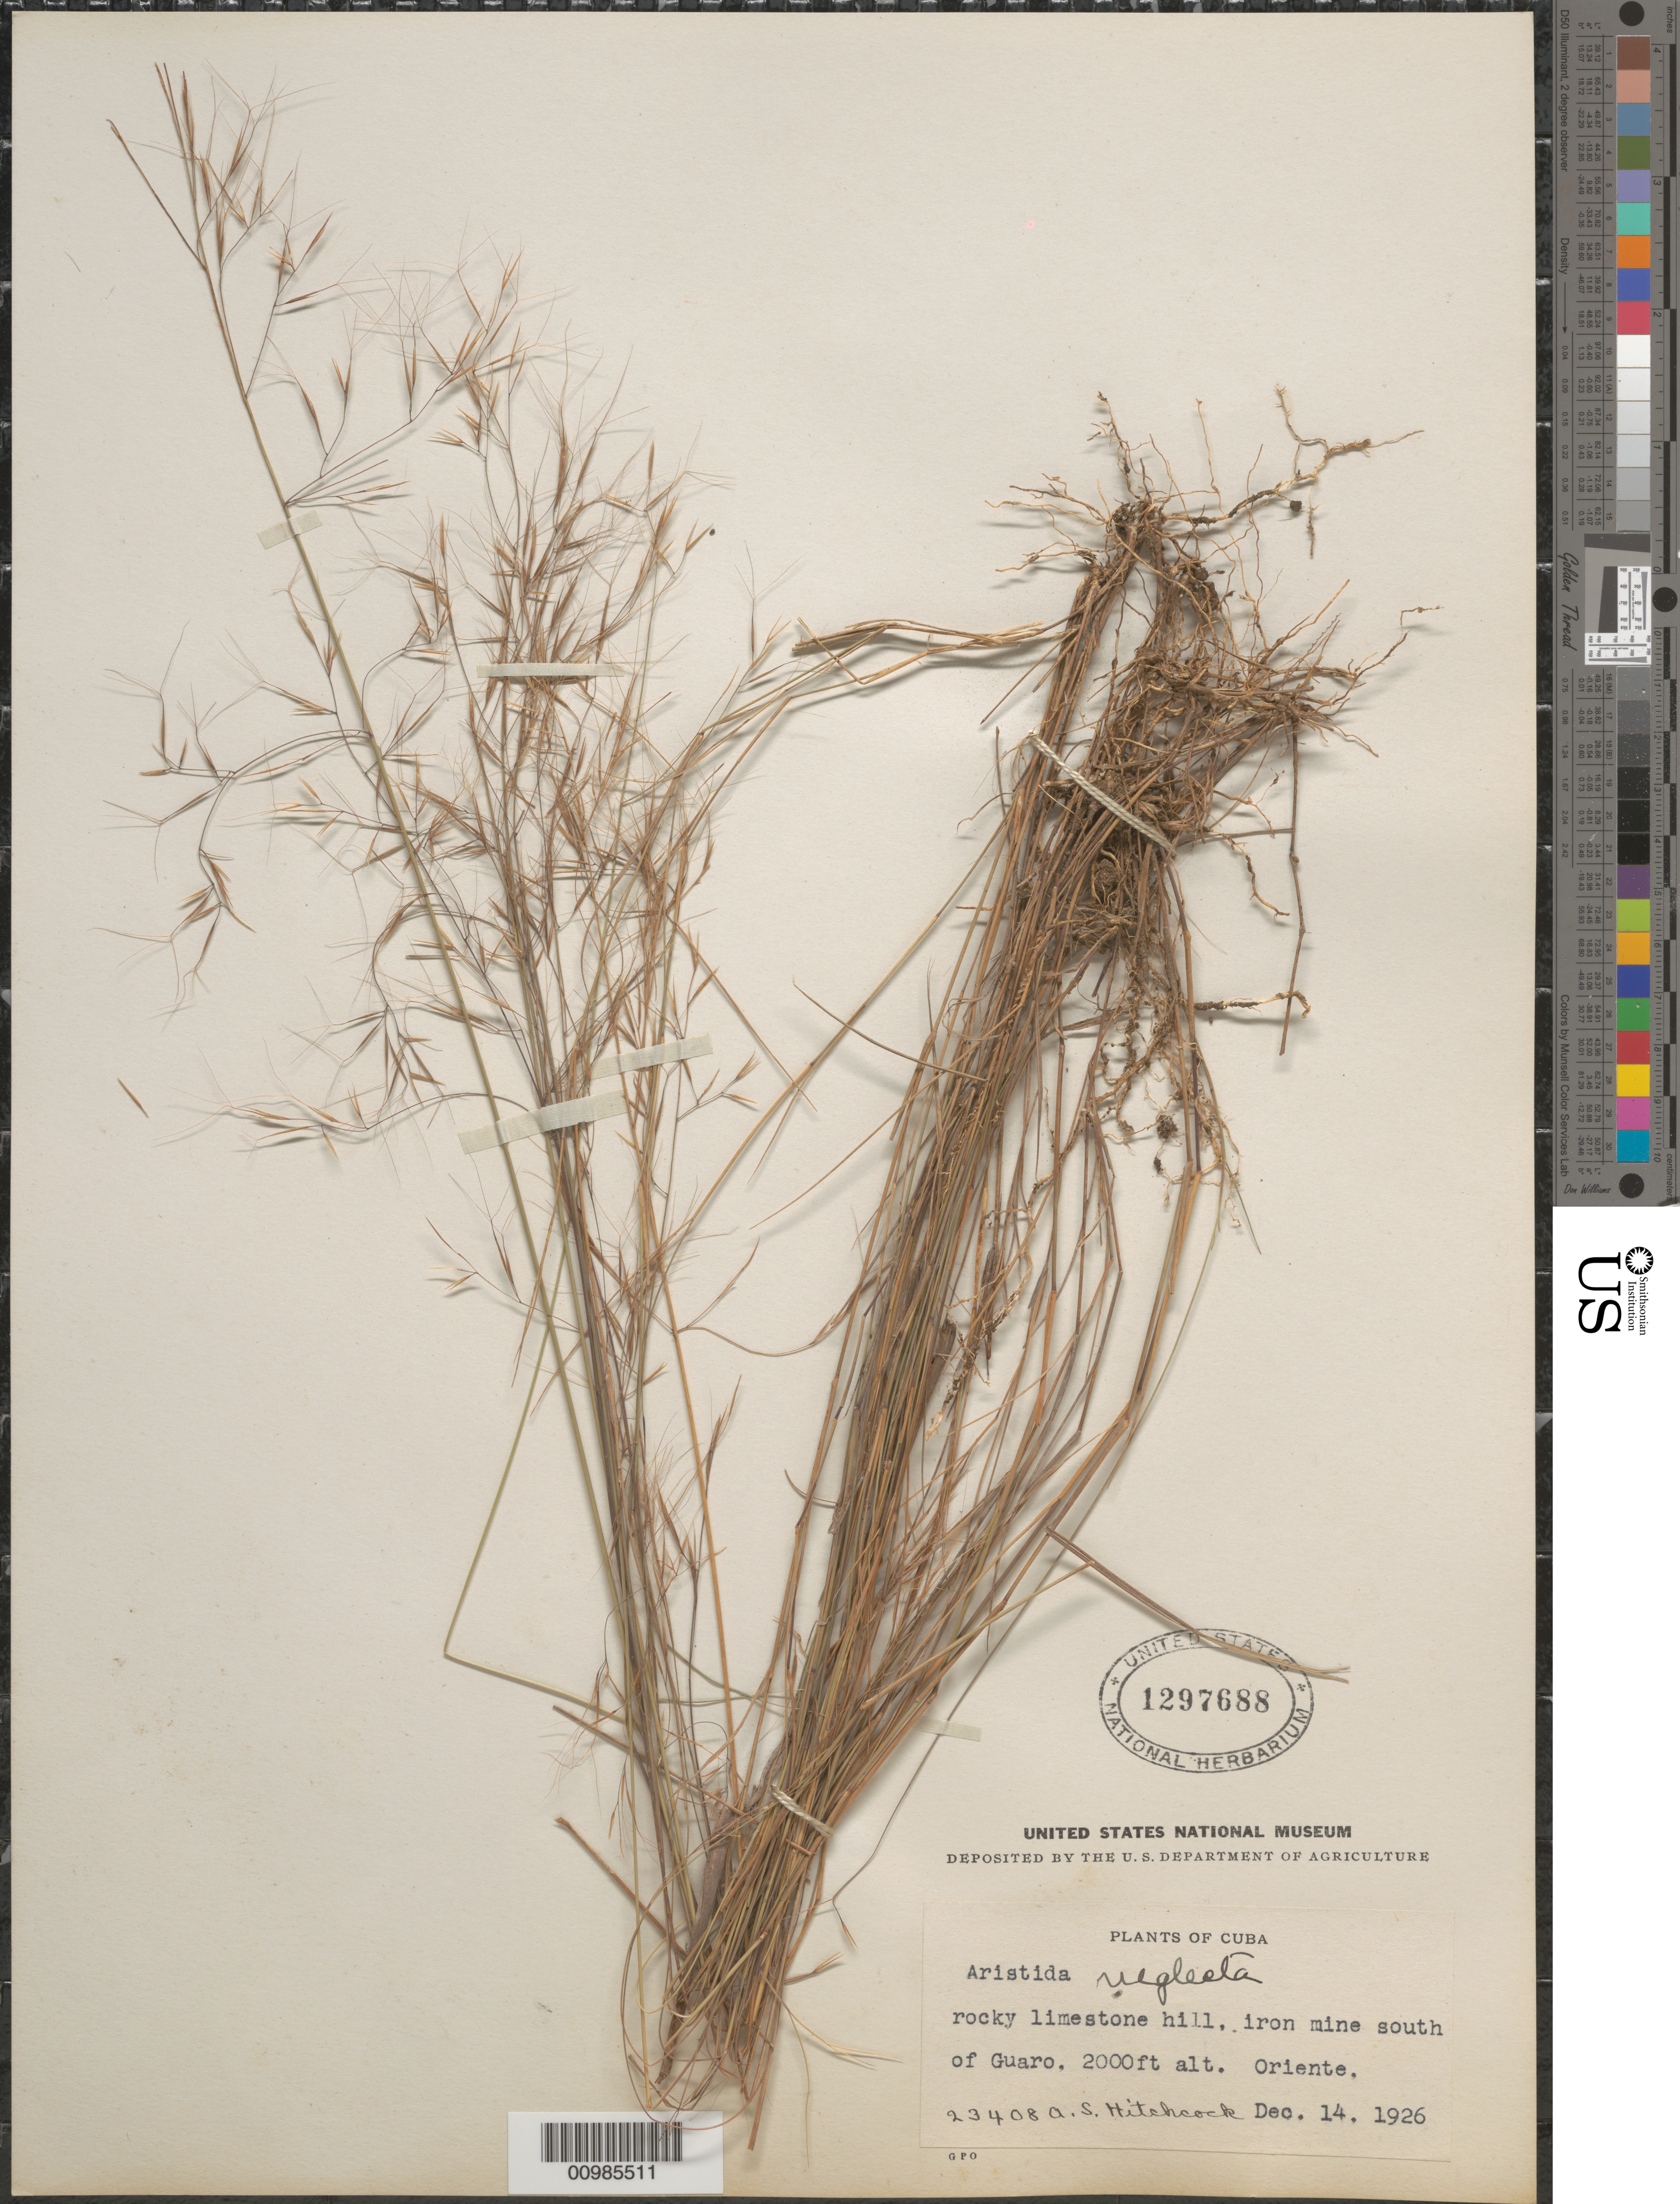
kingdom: Plantae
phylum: Tracheophyta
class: Liliopsida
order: Poales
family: Poaceae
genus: Aristida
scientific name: Aristida neglecta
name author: León ex Hitchc.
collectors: A. S. Hitchcock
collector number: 23408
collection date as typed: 14 Dec 1926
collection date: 1926-12-14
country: Cuba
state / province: Oriente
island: Cuba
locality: South of Guaro, iron mine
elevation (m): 610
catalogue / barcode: US 1297688